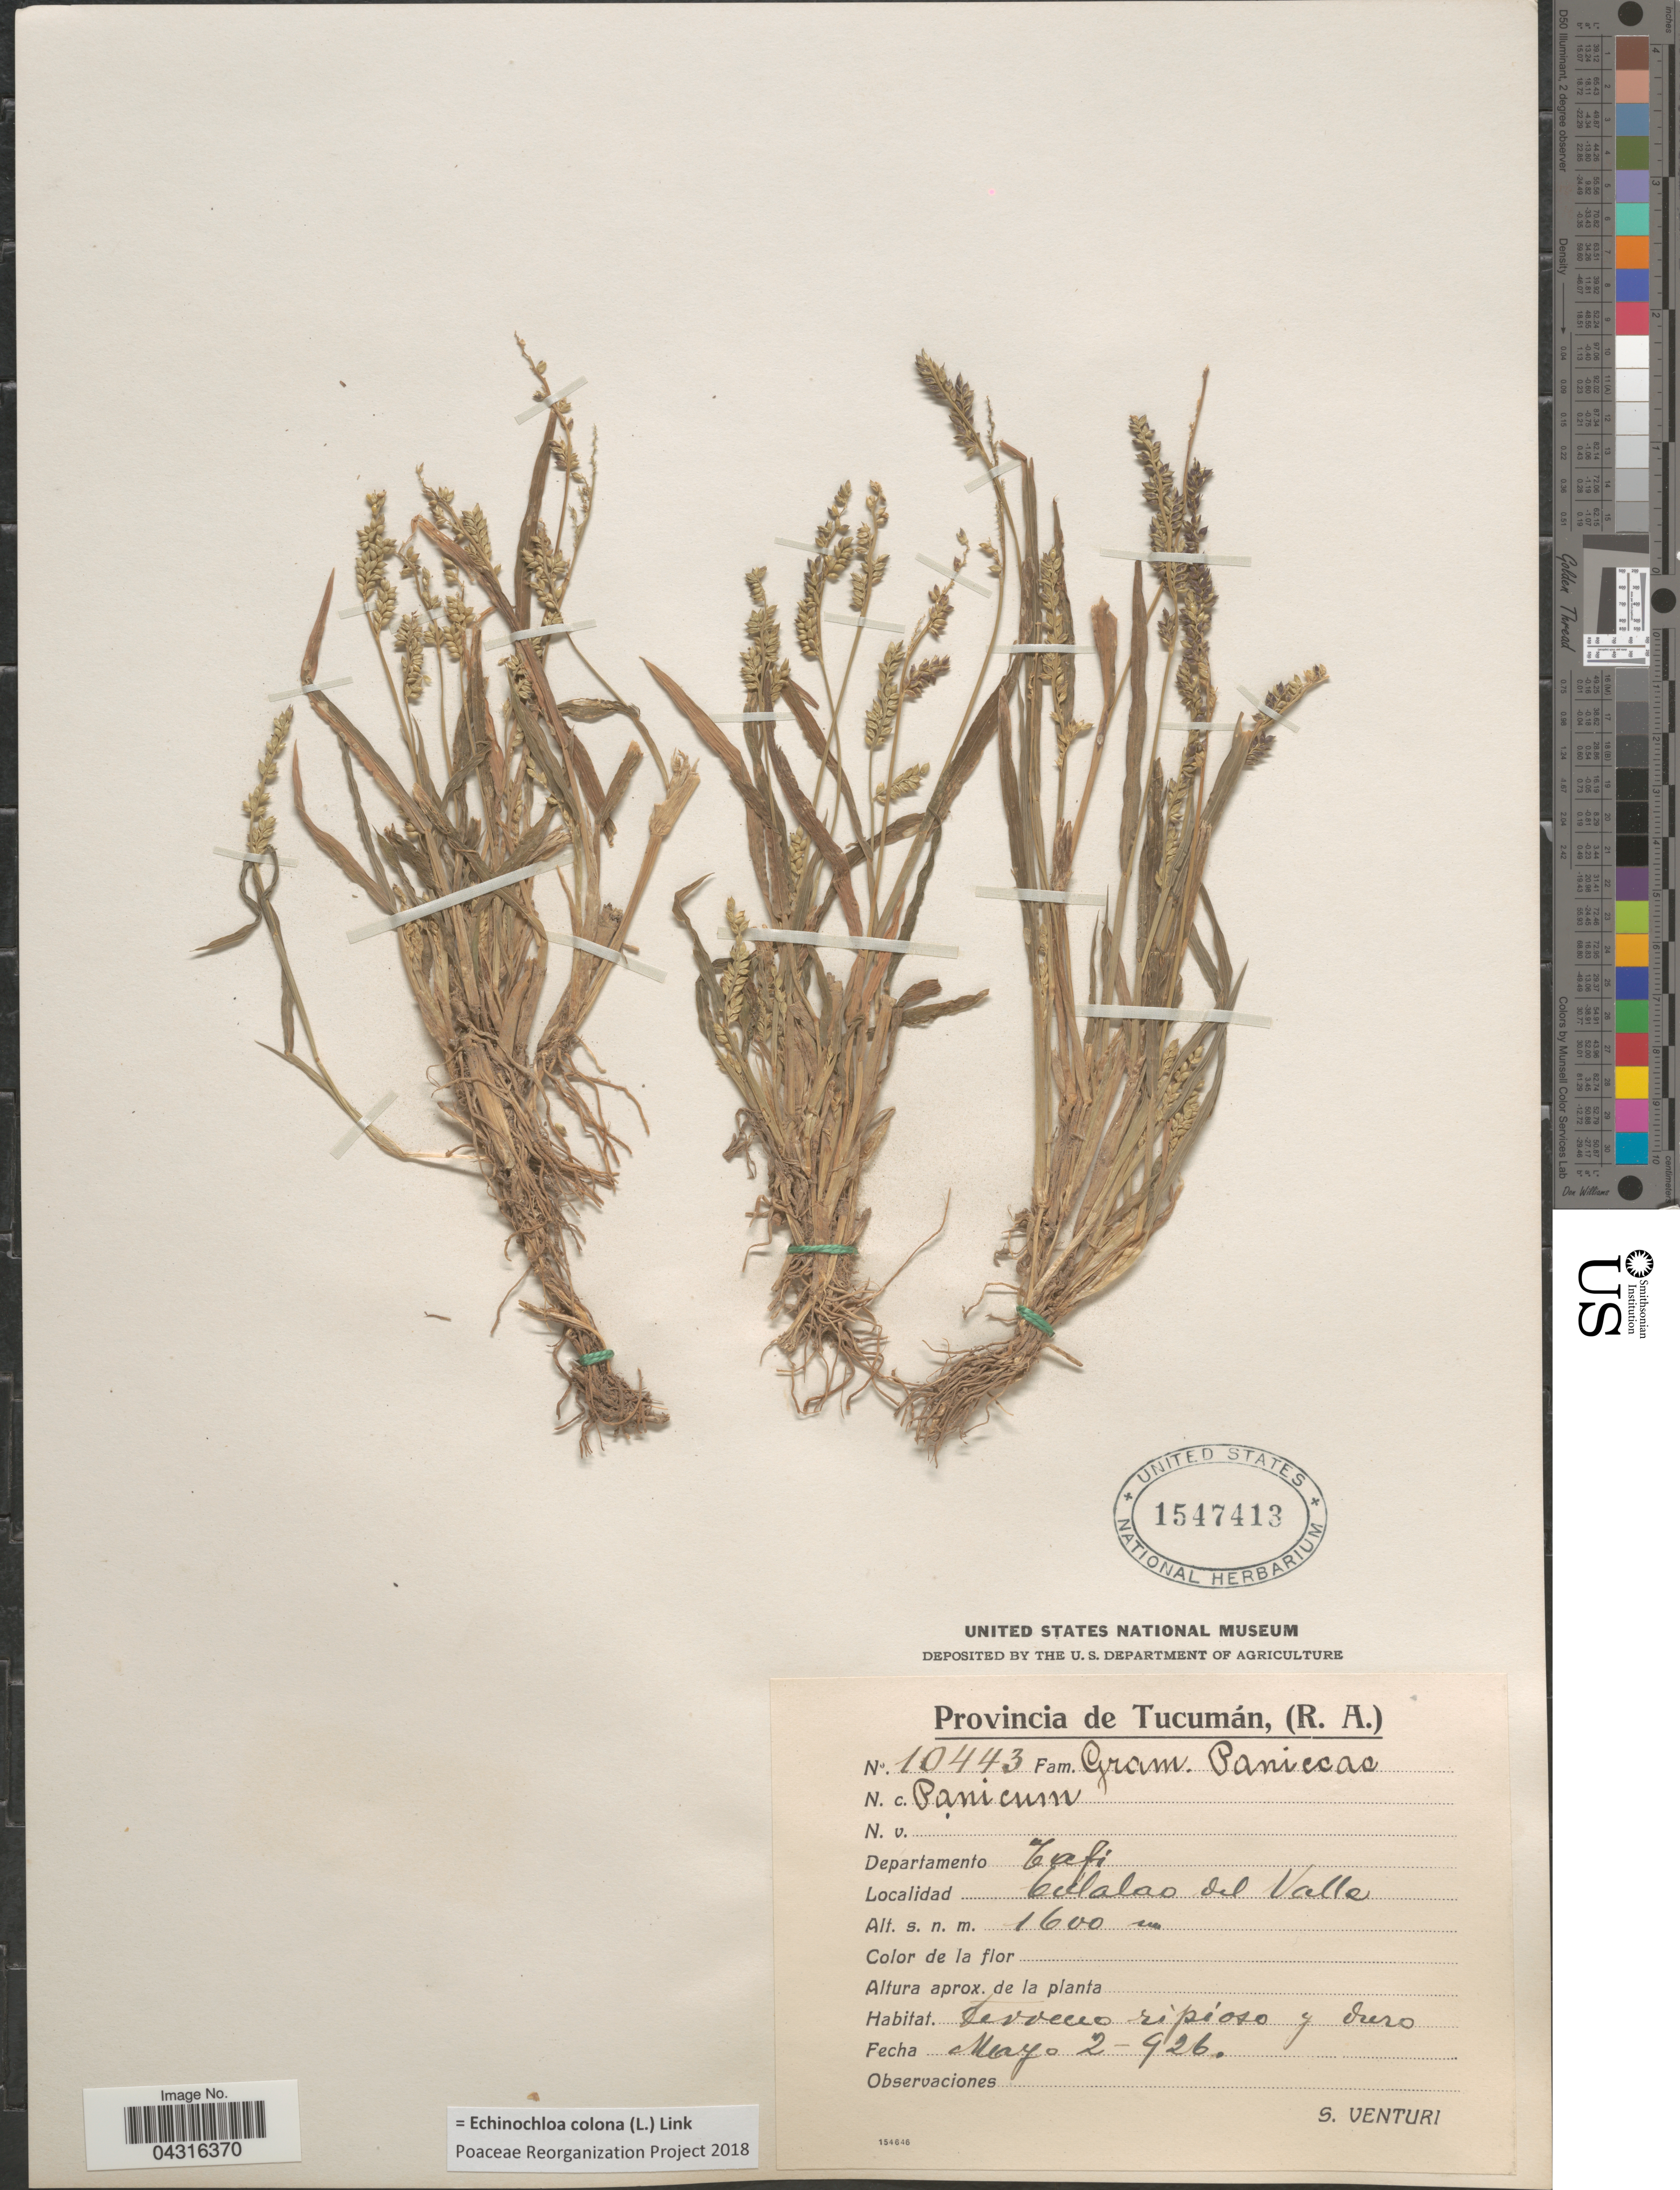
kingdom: Plantae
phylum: Tracheophyta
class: Liliopsida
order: Poales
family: Poaceae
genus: Echinochloa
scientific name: Echinochloa colona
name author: (L.) Link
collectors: S. Venturi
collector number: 10443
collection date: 1926-05-02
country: Argentina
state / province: Tucuman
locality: Departamento Tafi. Calalas del Valle.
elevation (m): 1600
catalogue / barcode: US 1547413